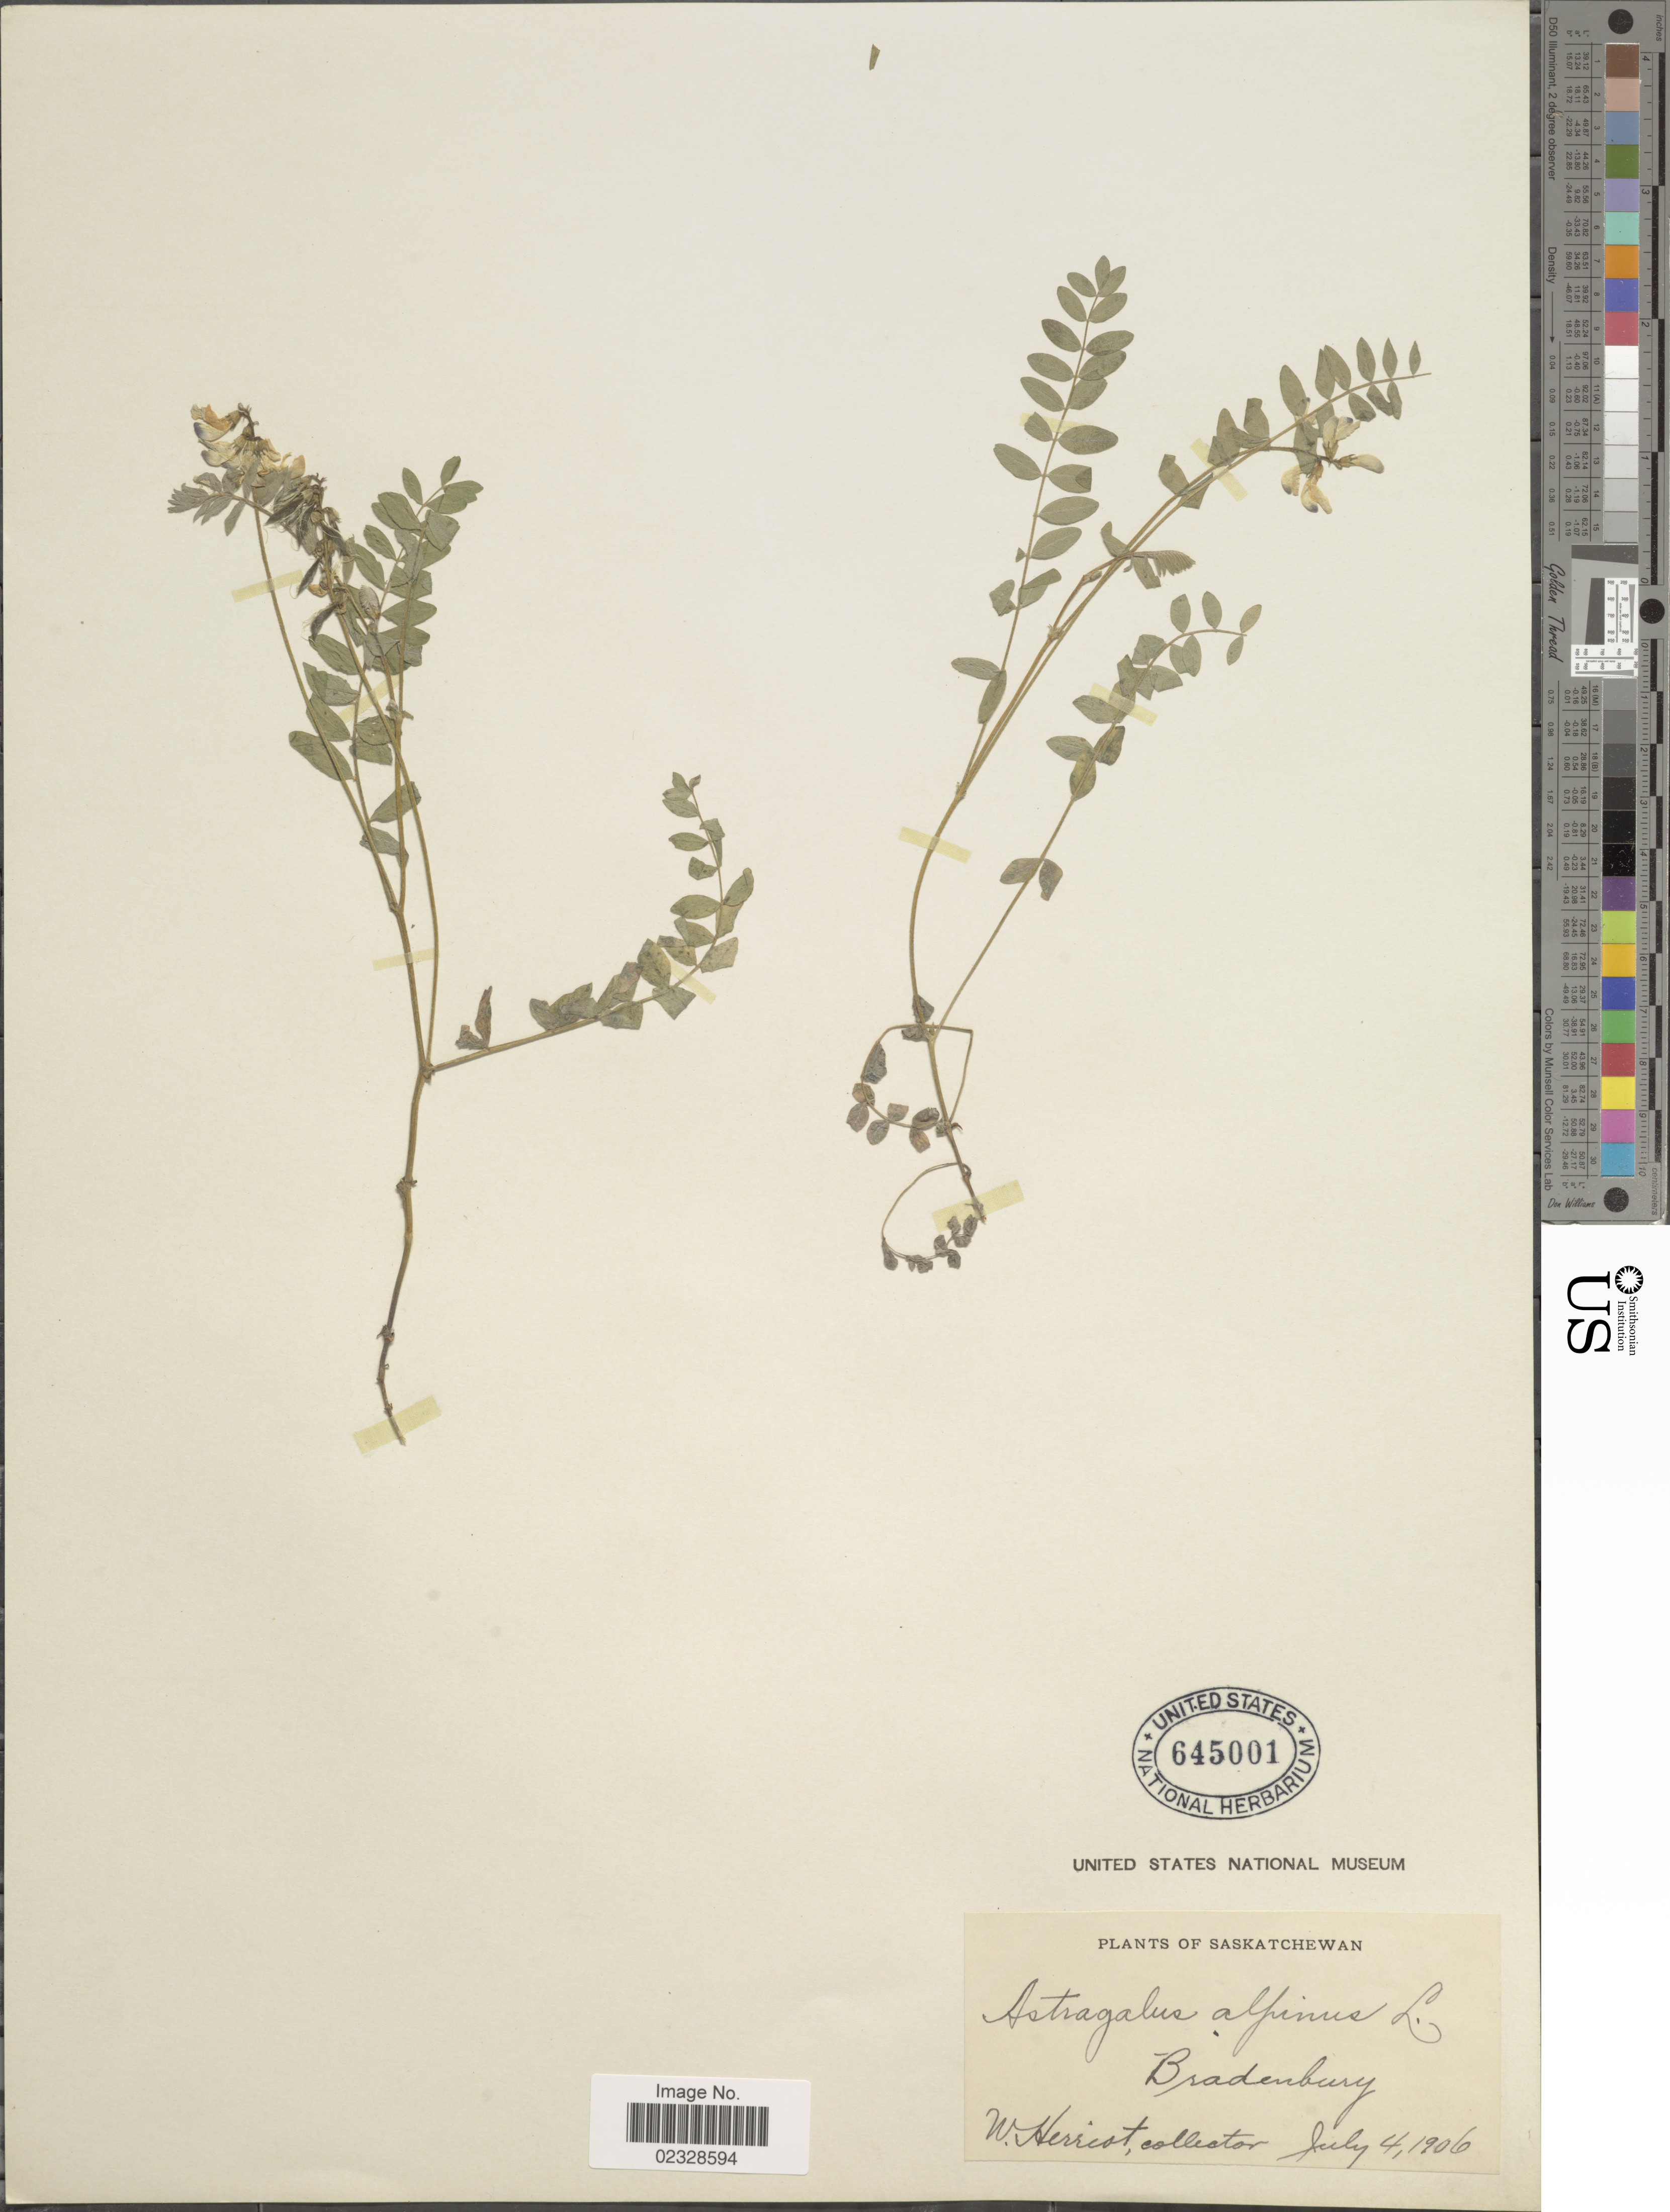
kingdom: Plantae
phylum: Tracheophyta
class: Magnoliopsida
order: Fabales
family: Fabaceae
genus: Astragalus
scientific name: Astragalus alpinus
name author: L.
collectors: W. Herriot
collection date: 1906-07-04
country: Canada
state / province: Saskatchewan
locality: Bradenbury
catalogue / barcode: US 645001